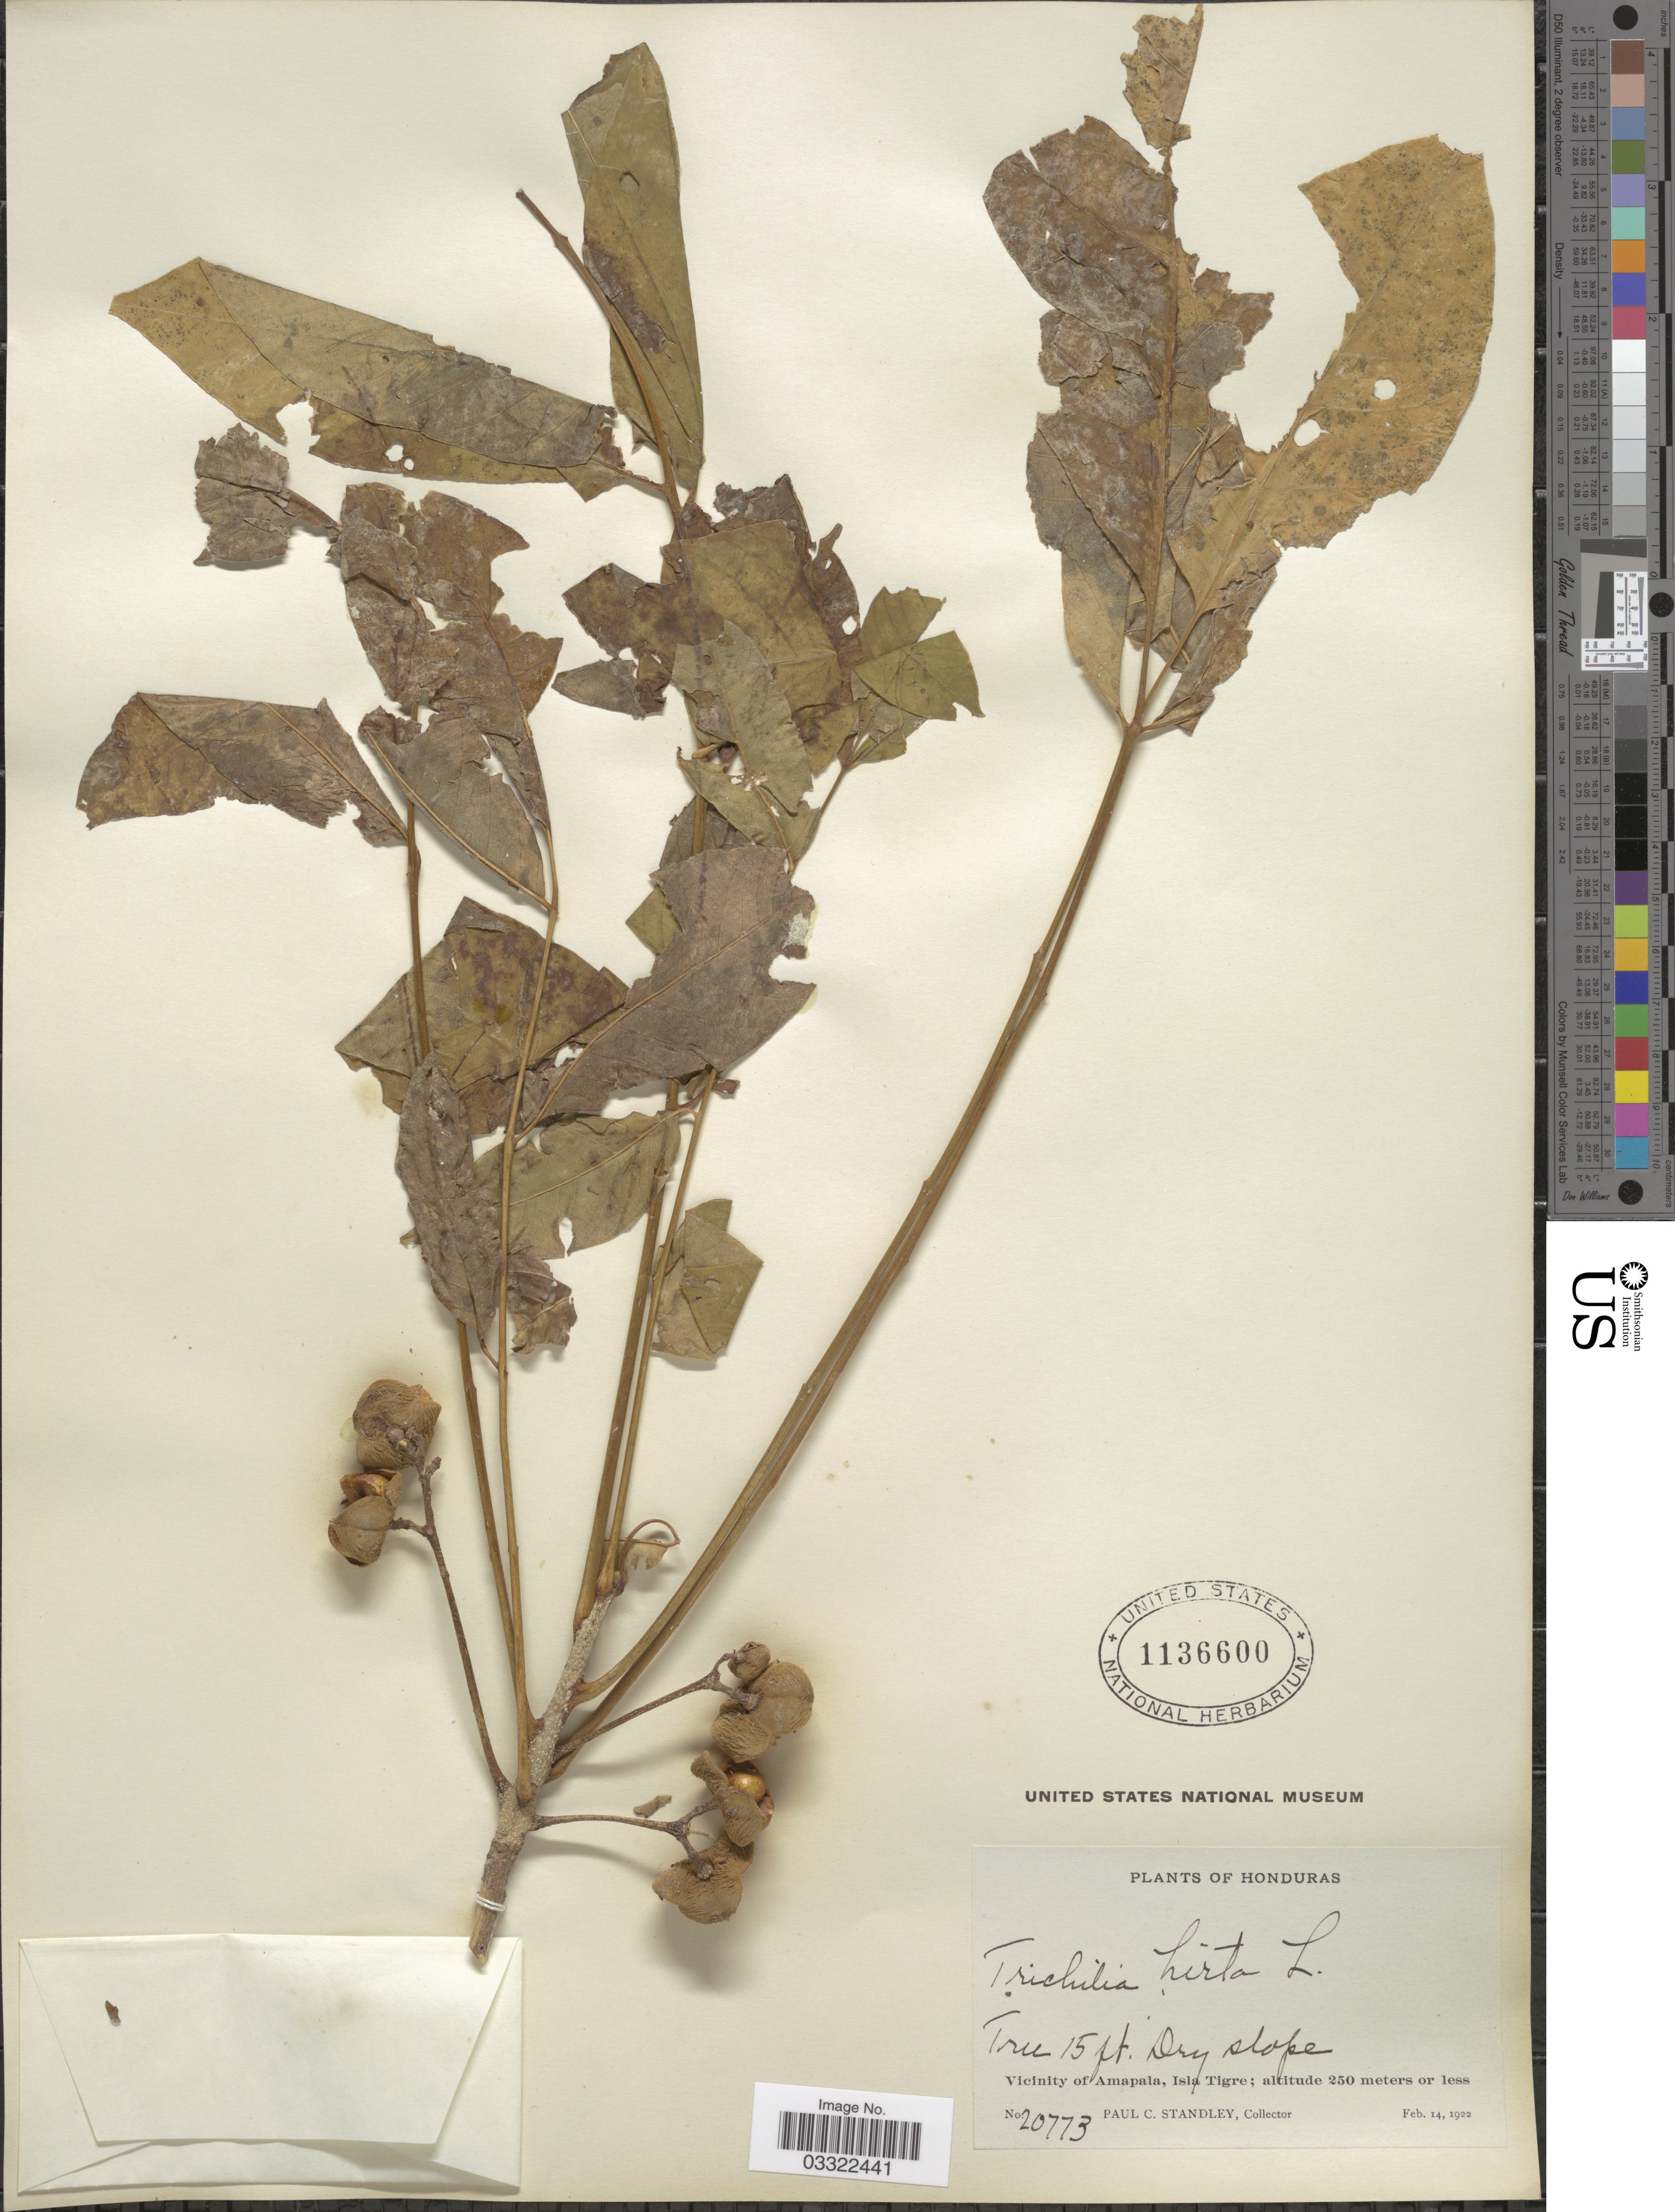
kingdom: Plantae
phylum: Tracheophyta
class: Magnoliopsida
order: Sapindales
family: Meliaceae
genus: Trichilia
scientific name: Trichilia hirta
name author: L.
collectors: P. C. Standley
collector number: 20773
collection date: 1922-02-14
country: Honduras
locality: Vicinity of Amapala, Isla Tigre.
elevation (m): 250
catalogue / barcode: US 1136600